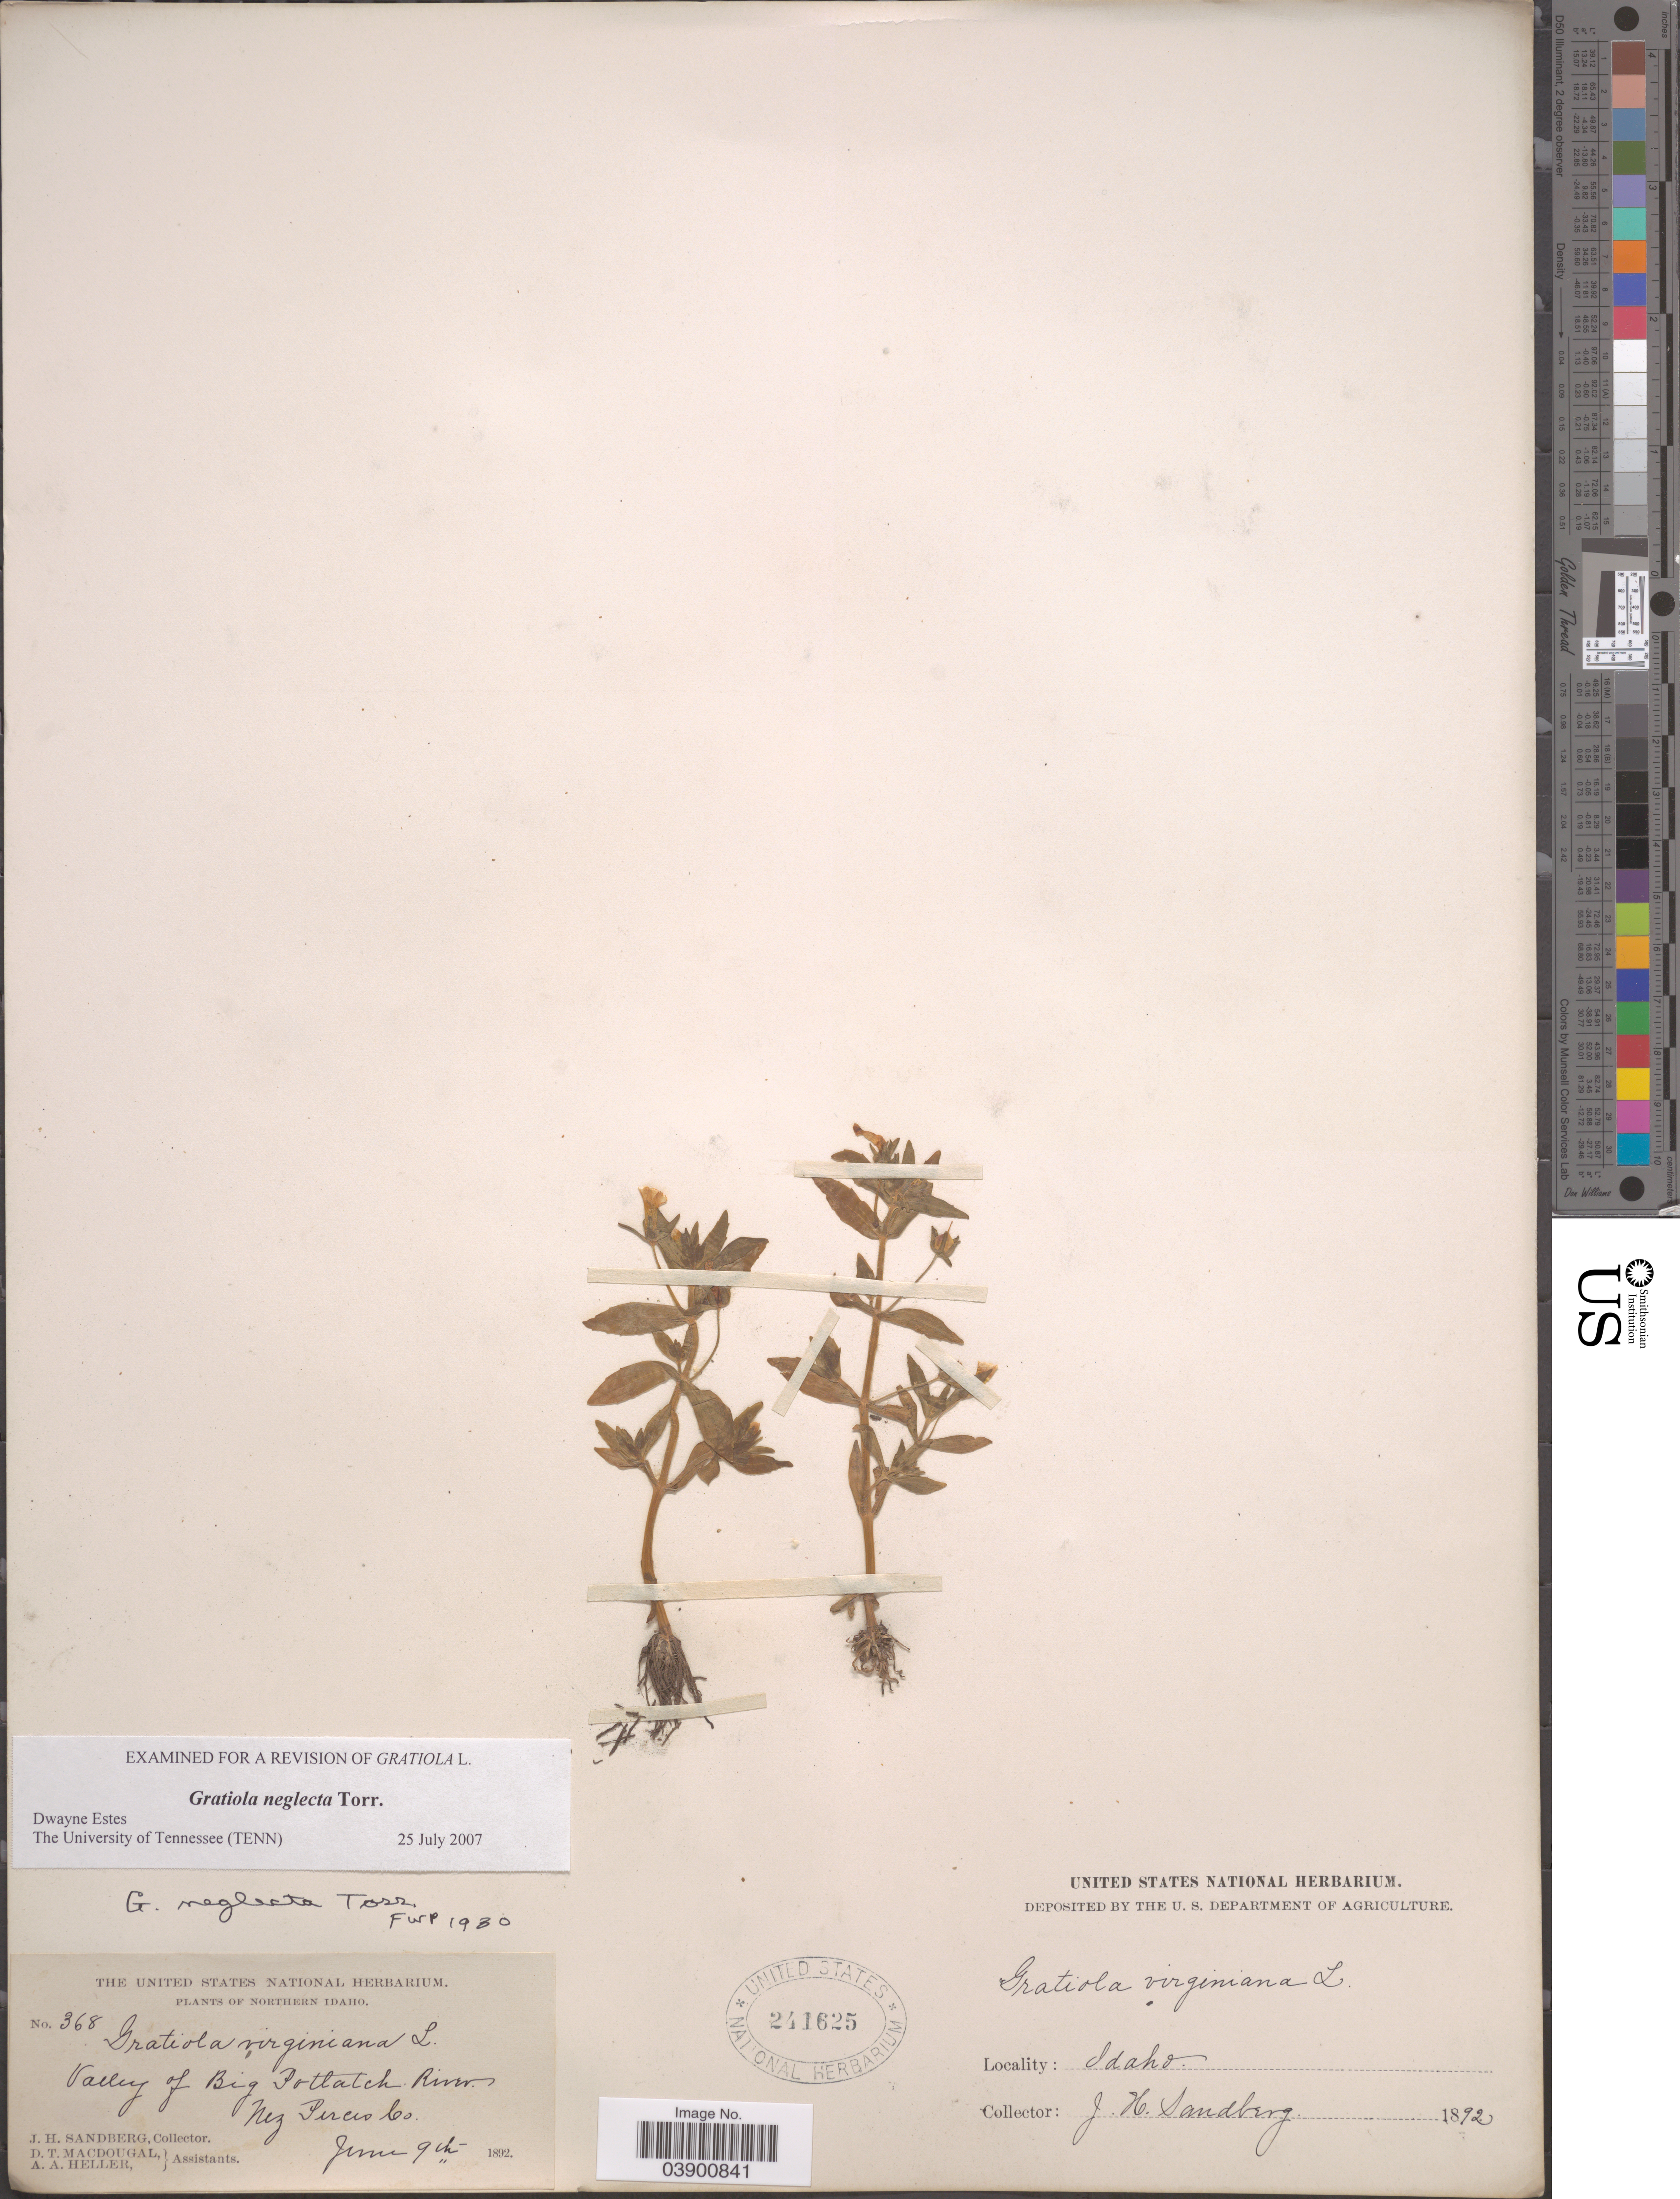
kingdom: Plantae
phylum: Tracheophyta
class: Magnoliopsida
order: Lamiales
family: Plantaginaceae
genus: Gratiola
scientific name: Gratiola neglecta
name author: Torr.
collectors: J. H. Sandberg, D. T. MacDougal & A. A. Heller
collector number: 368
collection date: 1892-06-09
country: United States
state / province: Idaho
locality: Northern Idaho. Valley of Big Potlatch River, Nez Perces Co.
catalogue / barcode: US 241625